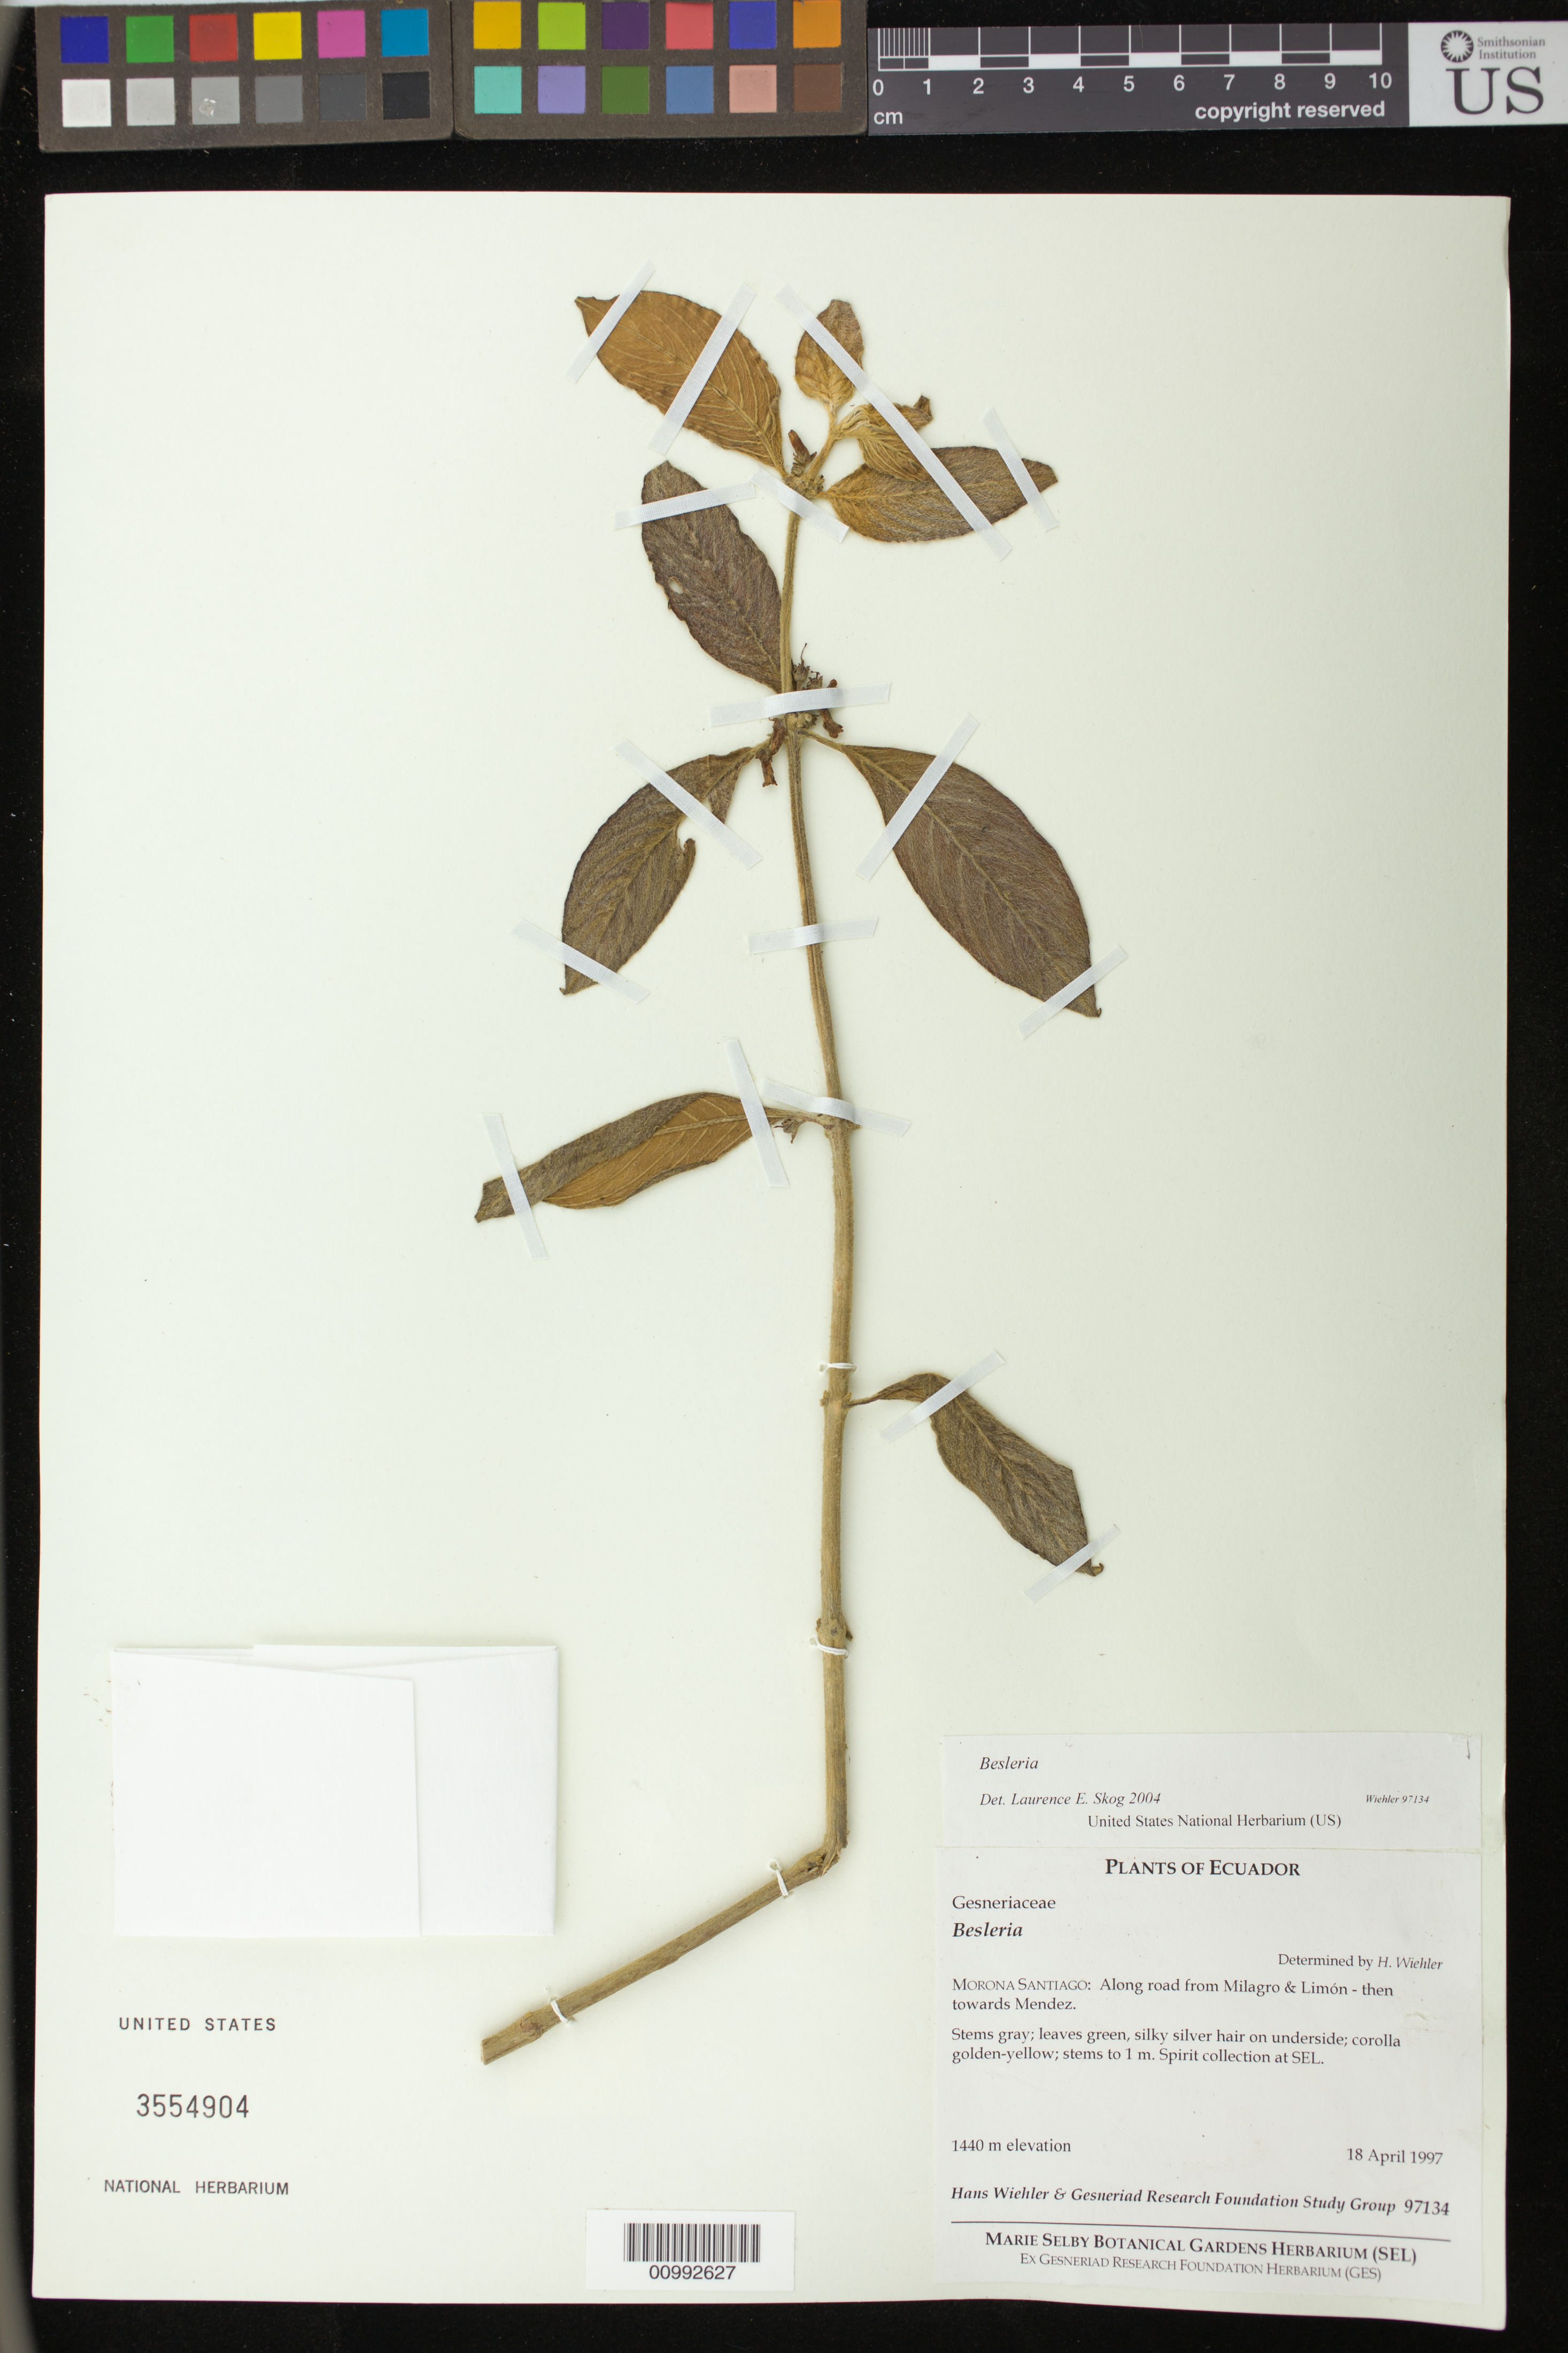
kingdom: Plantae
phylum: Tracheophyta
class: Magnoliopsida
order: Lamiales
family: Gesneriaceae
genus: Besleria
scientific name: Besleria sp.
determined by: Skog, Laurence E.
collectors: H. J. Wiehler & GRF Study Group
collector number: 97134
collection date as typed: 18 Apr 1997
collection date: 1997-04-18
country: Ecuador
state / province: Morona-Santiago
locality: Morona-Santiago: along road from Milagro & Limón - then towards Mendez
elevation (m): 1440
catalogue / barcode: US 3554904